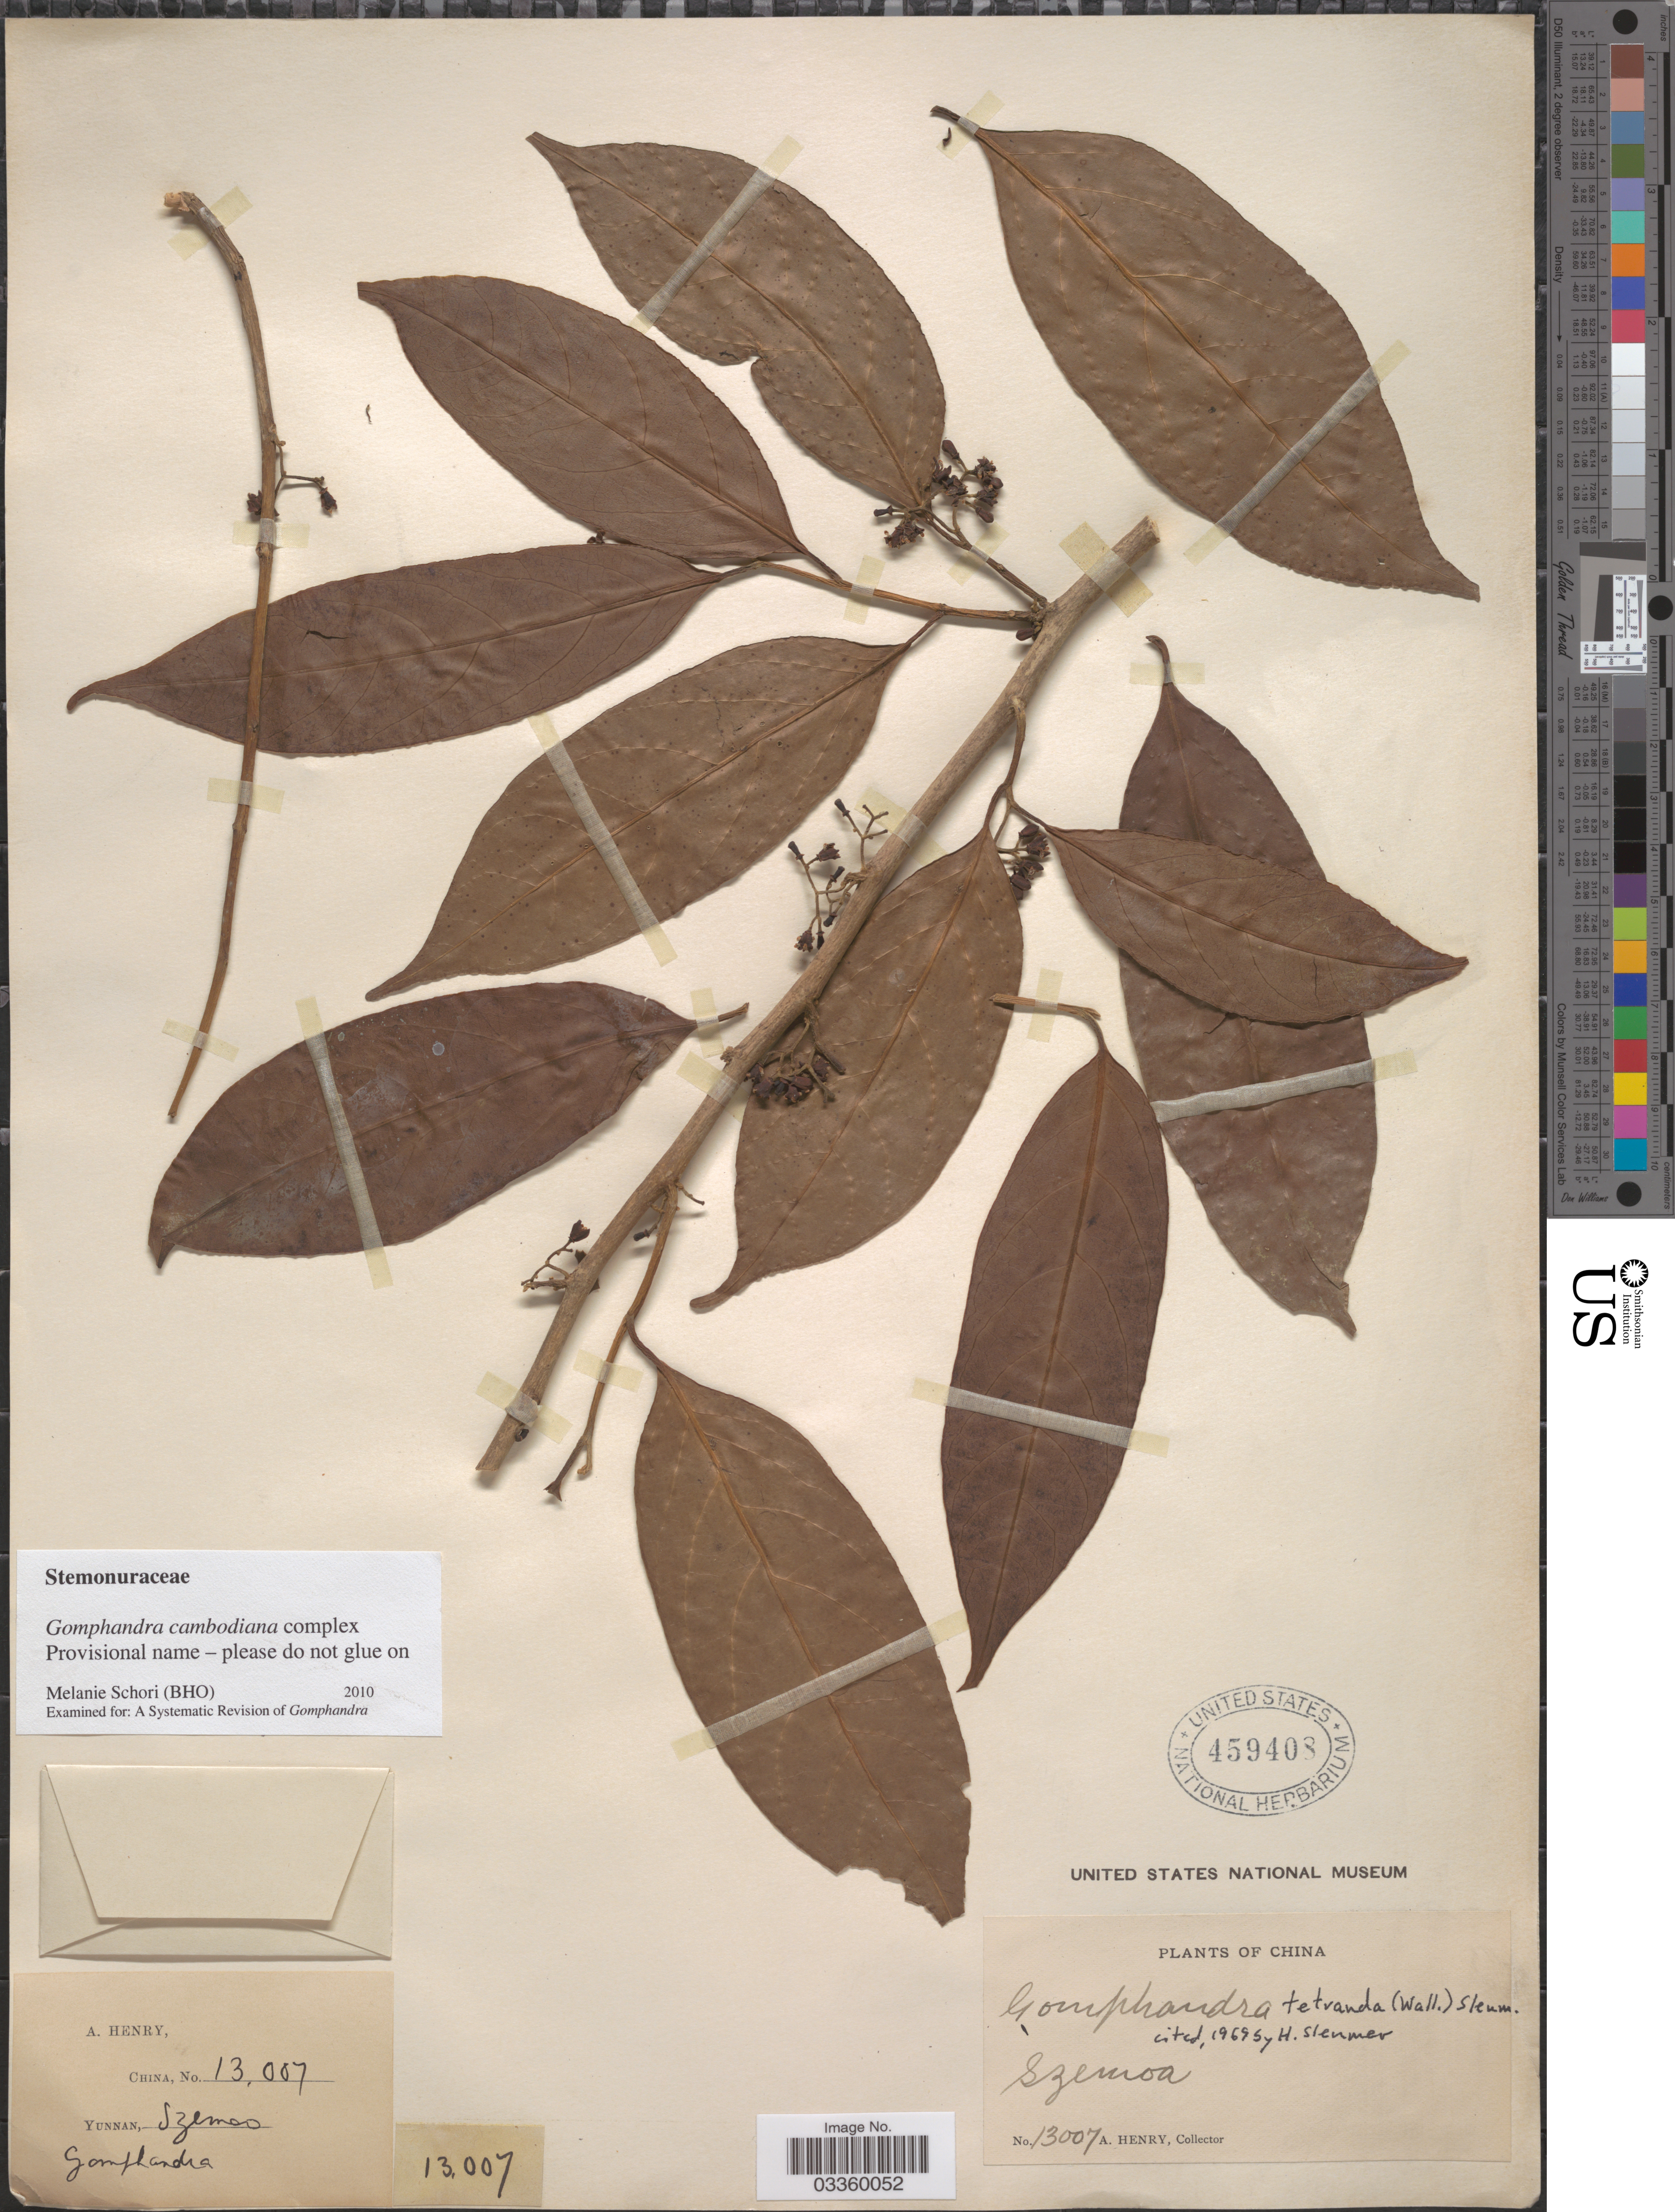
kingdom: Plantae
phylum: Tracheophyta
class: Magnoliopsida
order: Cardiopteridales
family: Stemonuraceae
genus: Gomphandra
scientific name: Gomphandra cambodiana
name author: Pierre ex Gagnep.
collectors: A. Henry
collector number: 13007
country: China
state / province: Yunnan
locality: Szemoa.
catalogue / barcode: US 459408